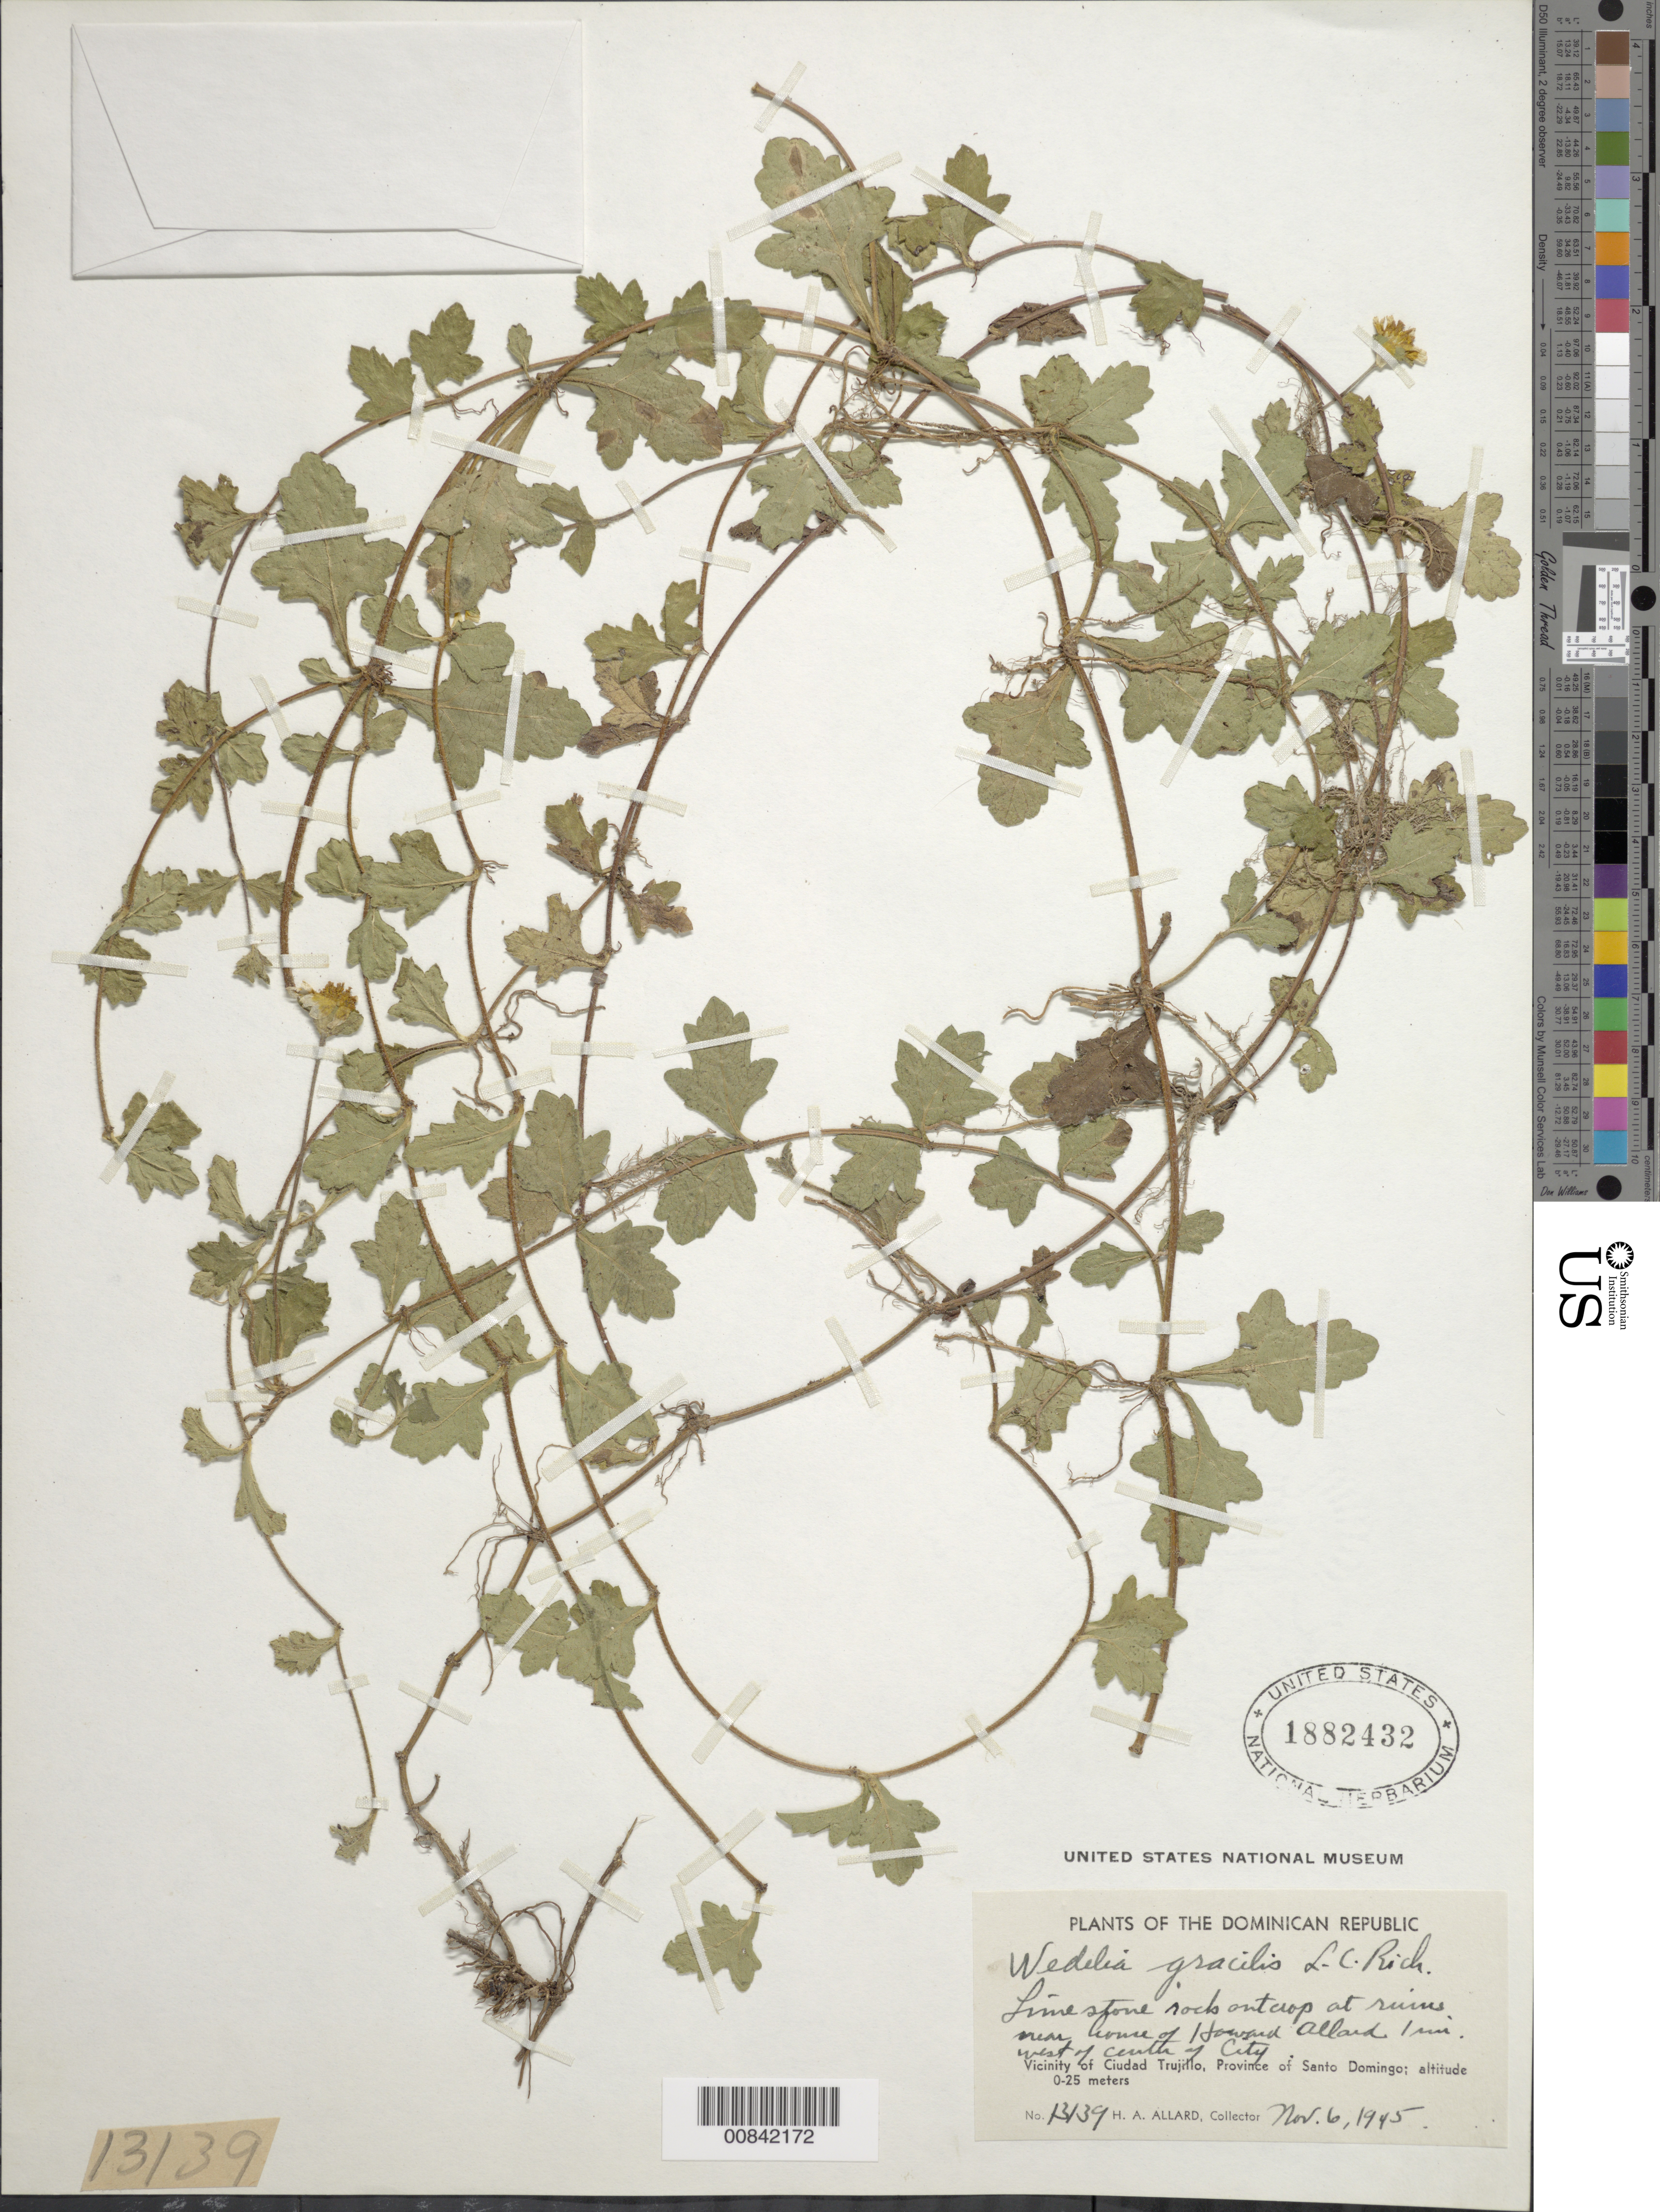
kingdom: Plantae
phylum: Tracheophyta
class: Magnoliopsida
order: Asterales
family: Asteraceae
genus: Sphagneticola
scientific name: Sphagneticola gracilis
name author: (Rich.) Pruski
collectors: H. A. Allard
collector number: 13139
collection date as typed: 06 Nov 1945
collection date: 1945-11-06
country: Dominican Republic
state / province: Distrito Nacional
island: Hispaniola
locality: Vicinity of Santo Domingo City, ruins near house of Howard Allard, 1 mi W of center of city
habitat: Limestone rocks outcrop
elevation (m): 0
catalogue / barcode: US 1882432